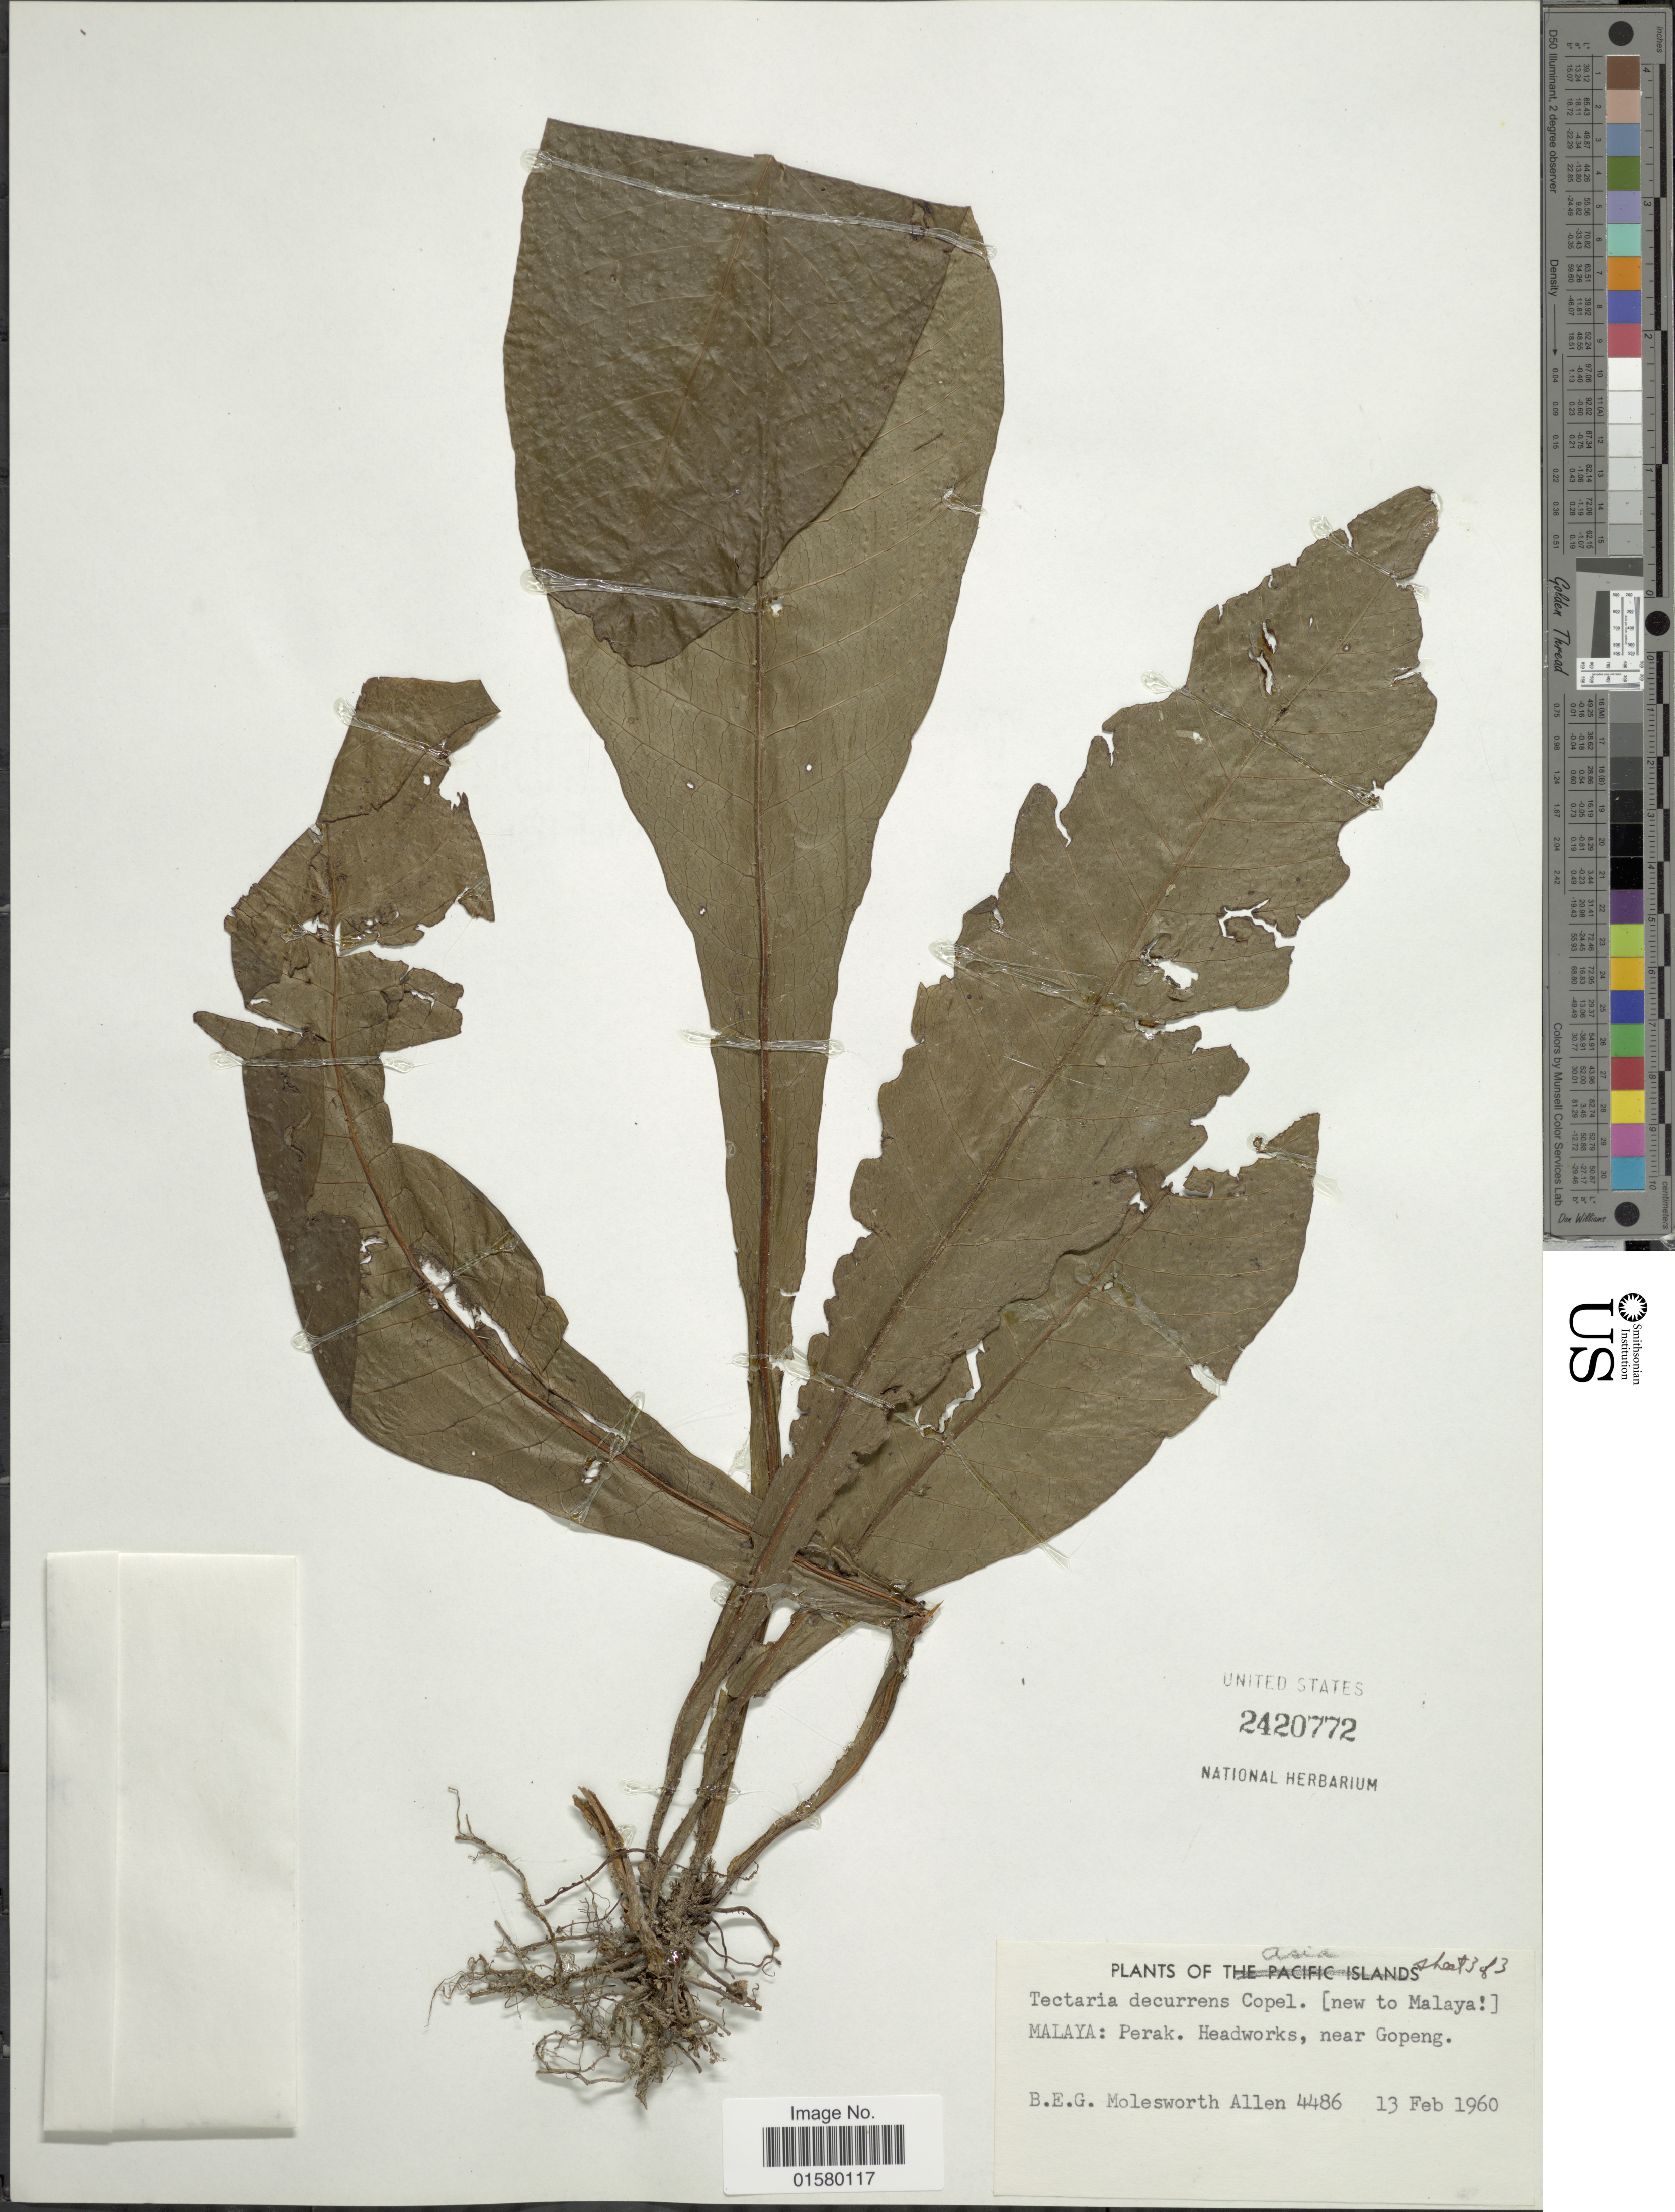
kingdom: Plantae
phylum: Tracheophyta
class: Polypodiopsida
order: Polypodiales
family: Tectariaceae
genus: Tectaria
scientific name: Tectaria decurrens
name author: (Presel.) Copel. in Elmer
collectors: B. E. G. Molesworth-Allen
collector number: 4486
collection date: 1960-02-13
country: Malaysia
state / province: Perak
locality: Malaya, Perak. Headworks, near Gopeng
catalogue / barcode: US 2420772